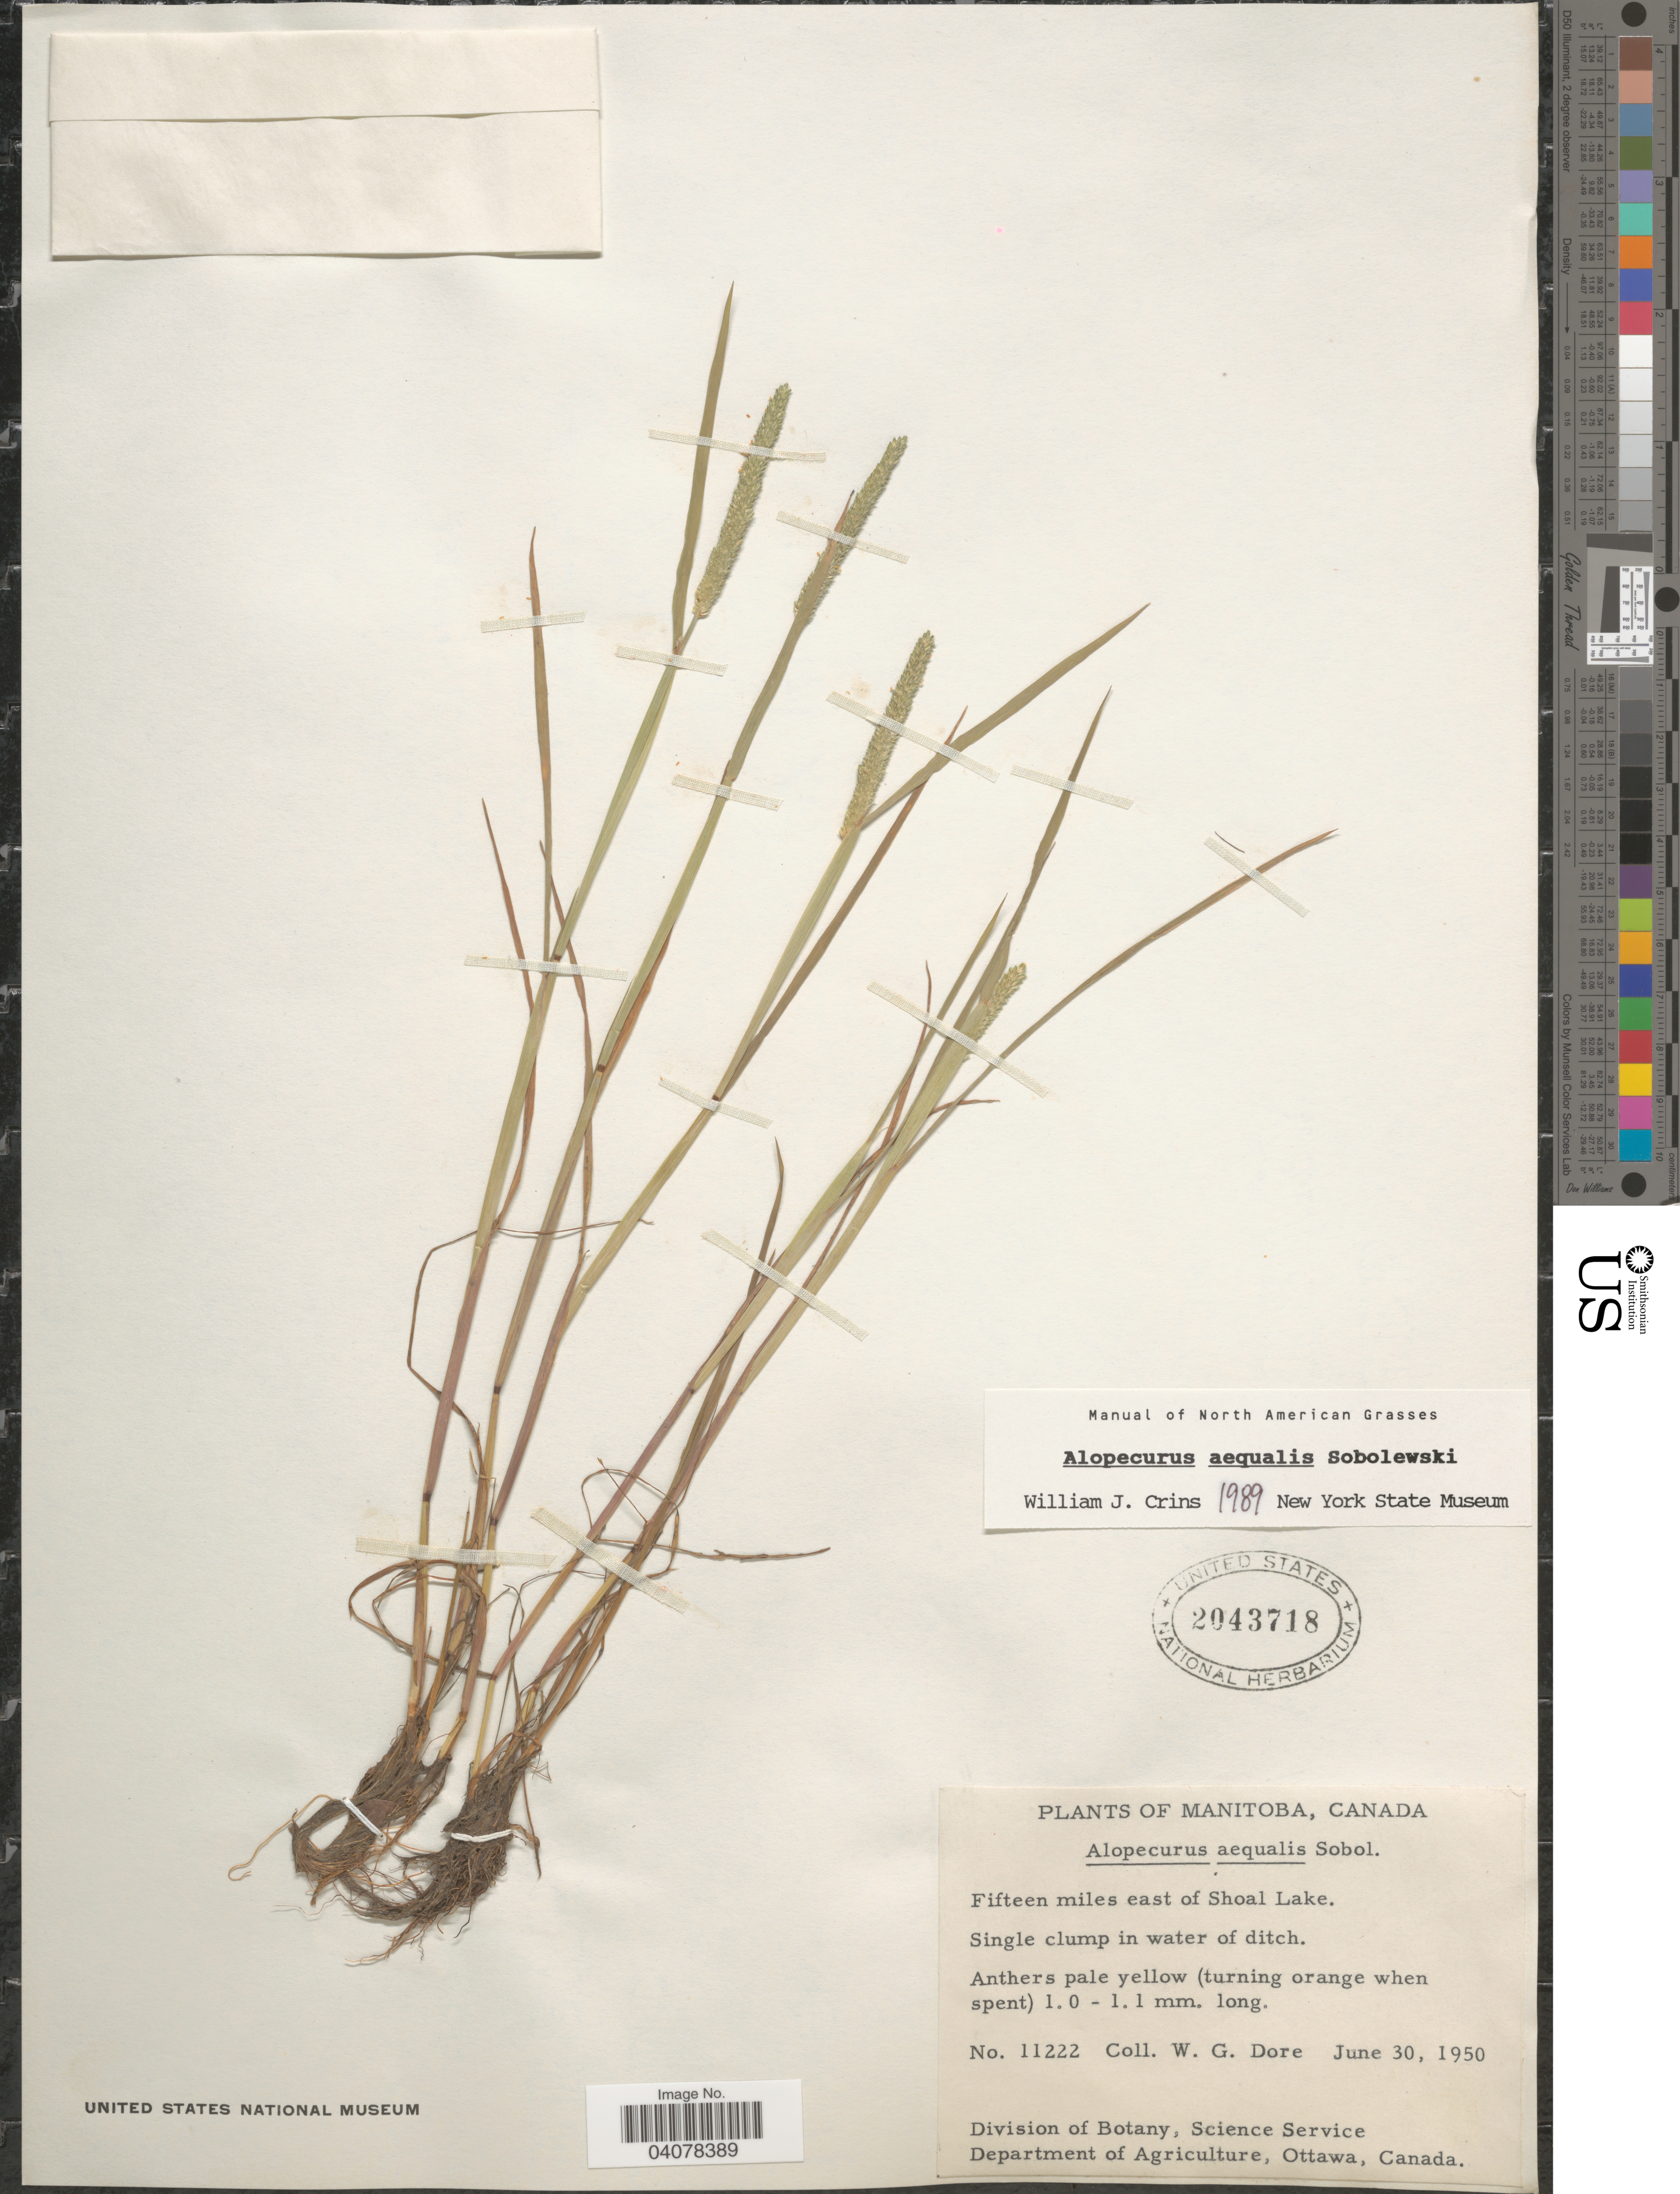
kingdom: Plantae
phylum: Tracheophyta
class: Liliopsida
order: Poales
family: Poaceae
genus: Alopecurus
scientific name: Alopecurus aequalis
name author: Sobol.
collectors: W. Dore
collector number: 11222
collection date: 1950-06-30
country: Canada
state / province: Manitoba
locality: Fifteen miles east of Shoal Lake.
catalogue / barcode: US 2043718